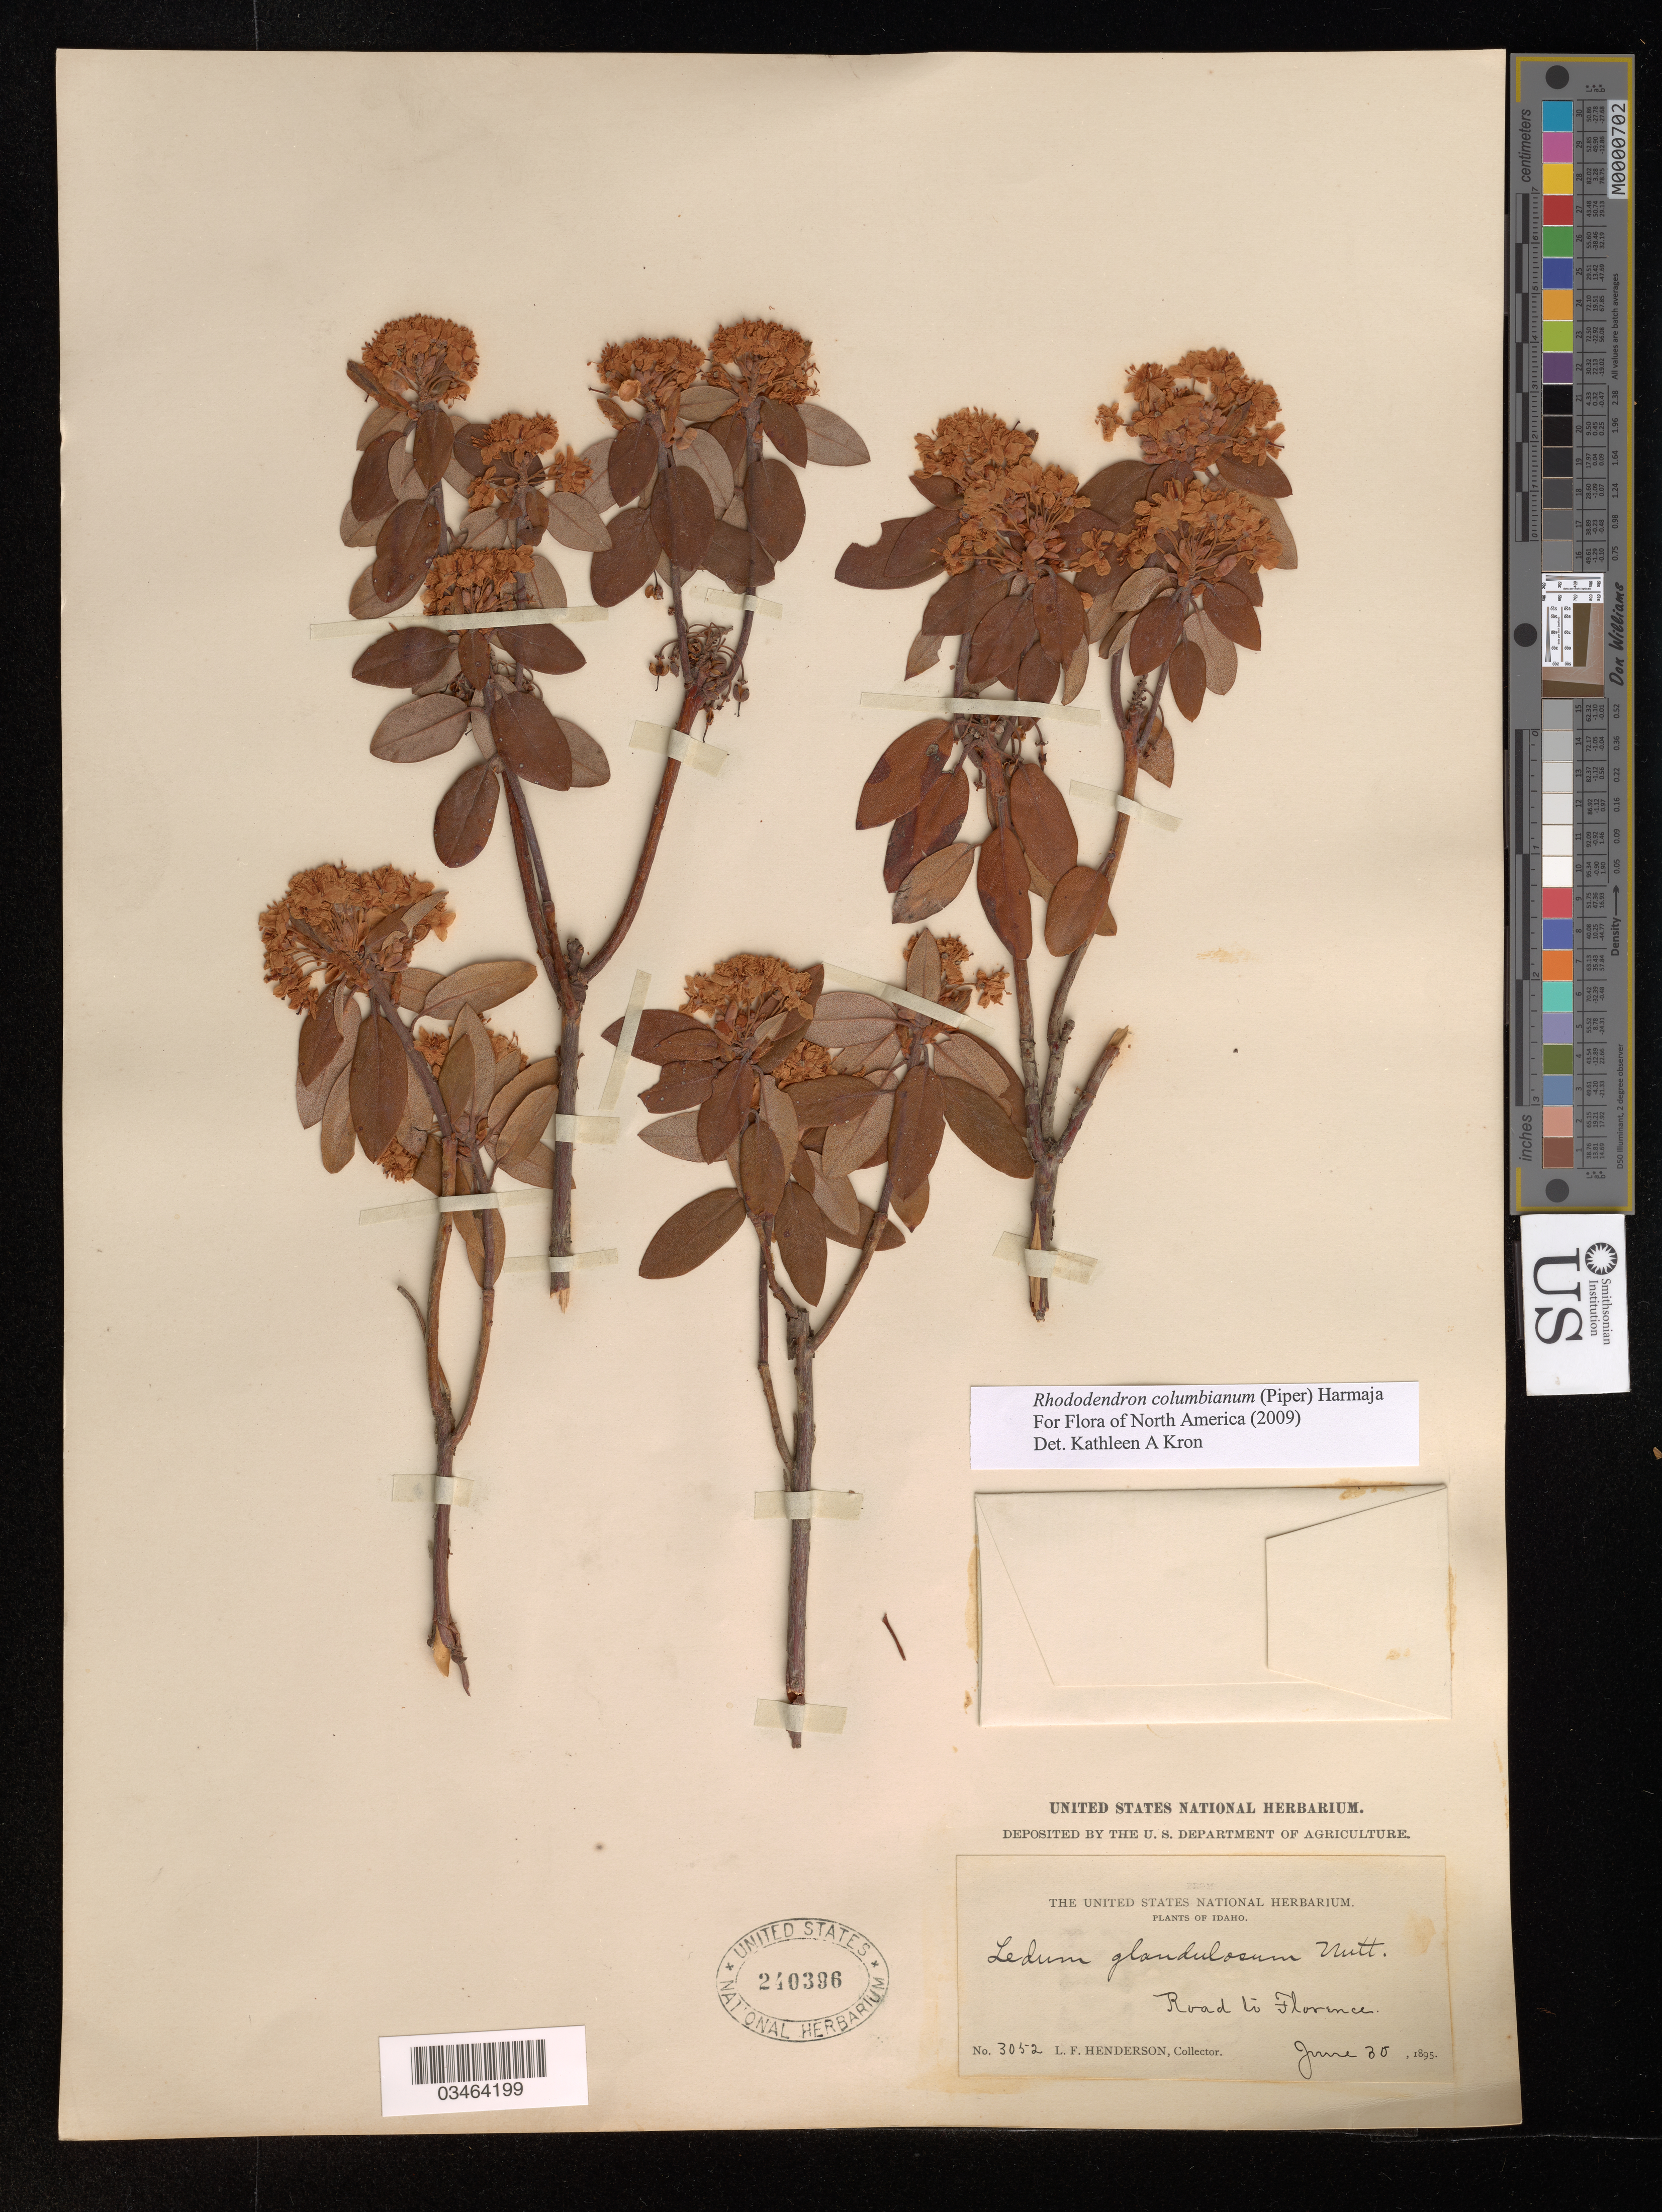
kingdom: Plantae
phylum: Tracheophyta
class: Magnoliopsida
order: Ericales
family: Ericaceae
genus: Rhododendron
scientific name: Rhododendron columbianum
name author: (Piper) Harmaja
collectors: L. F. Henderson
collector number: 3052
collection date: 1895-06-30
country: United States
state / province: Idaho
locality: Road to Florence.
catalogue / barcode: US 240396